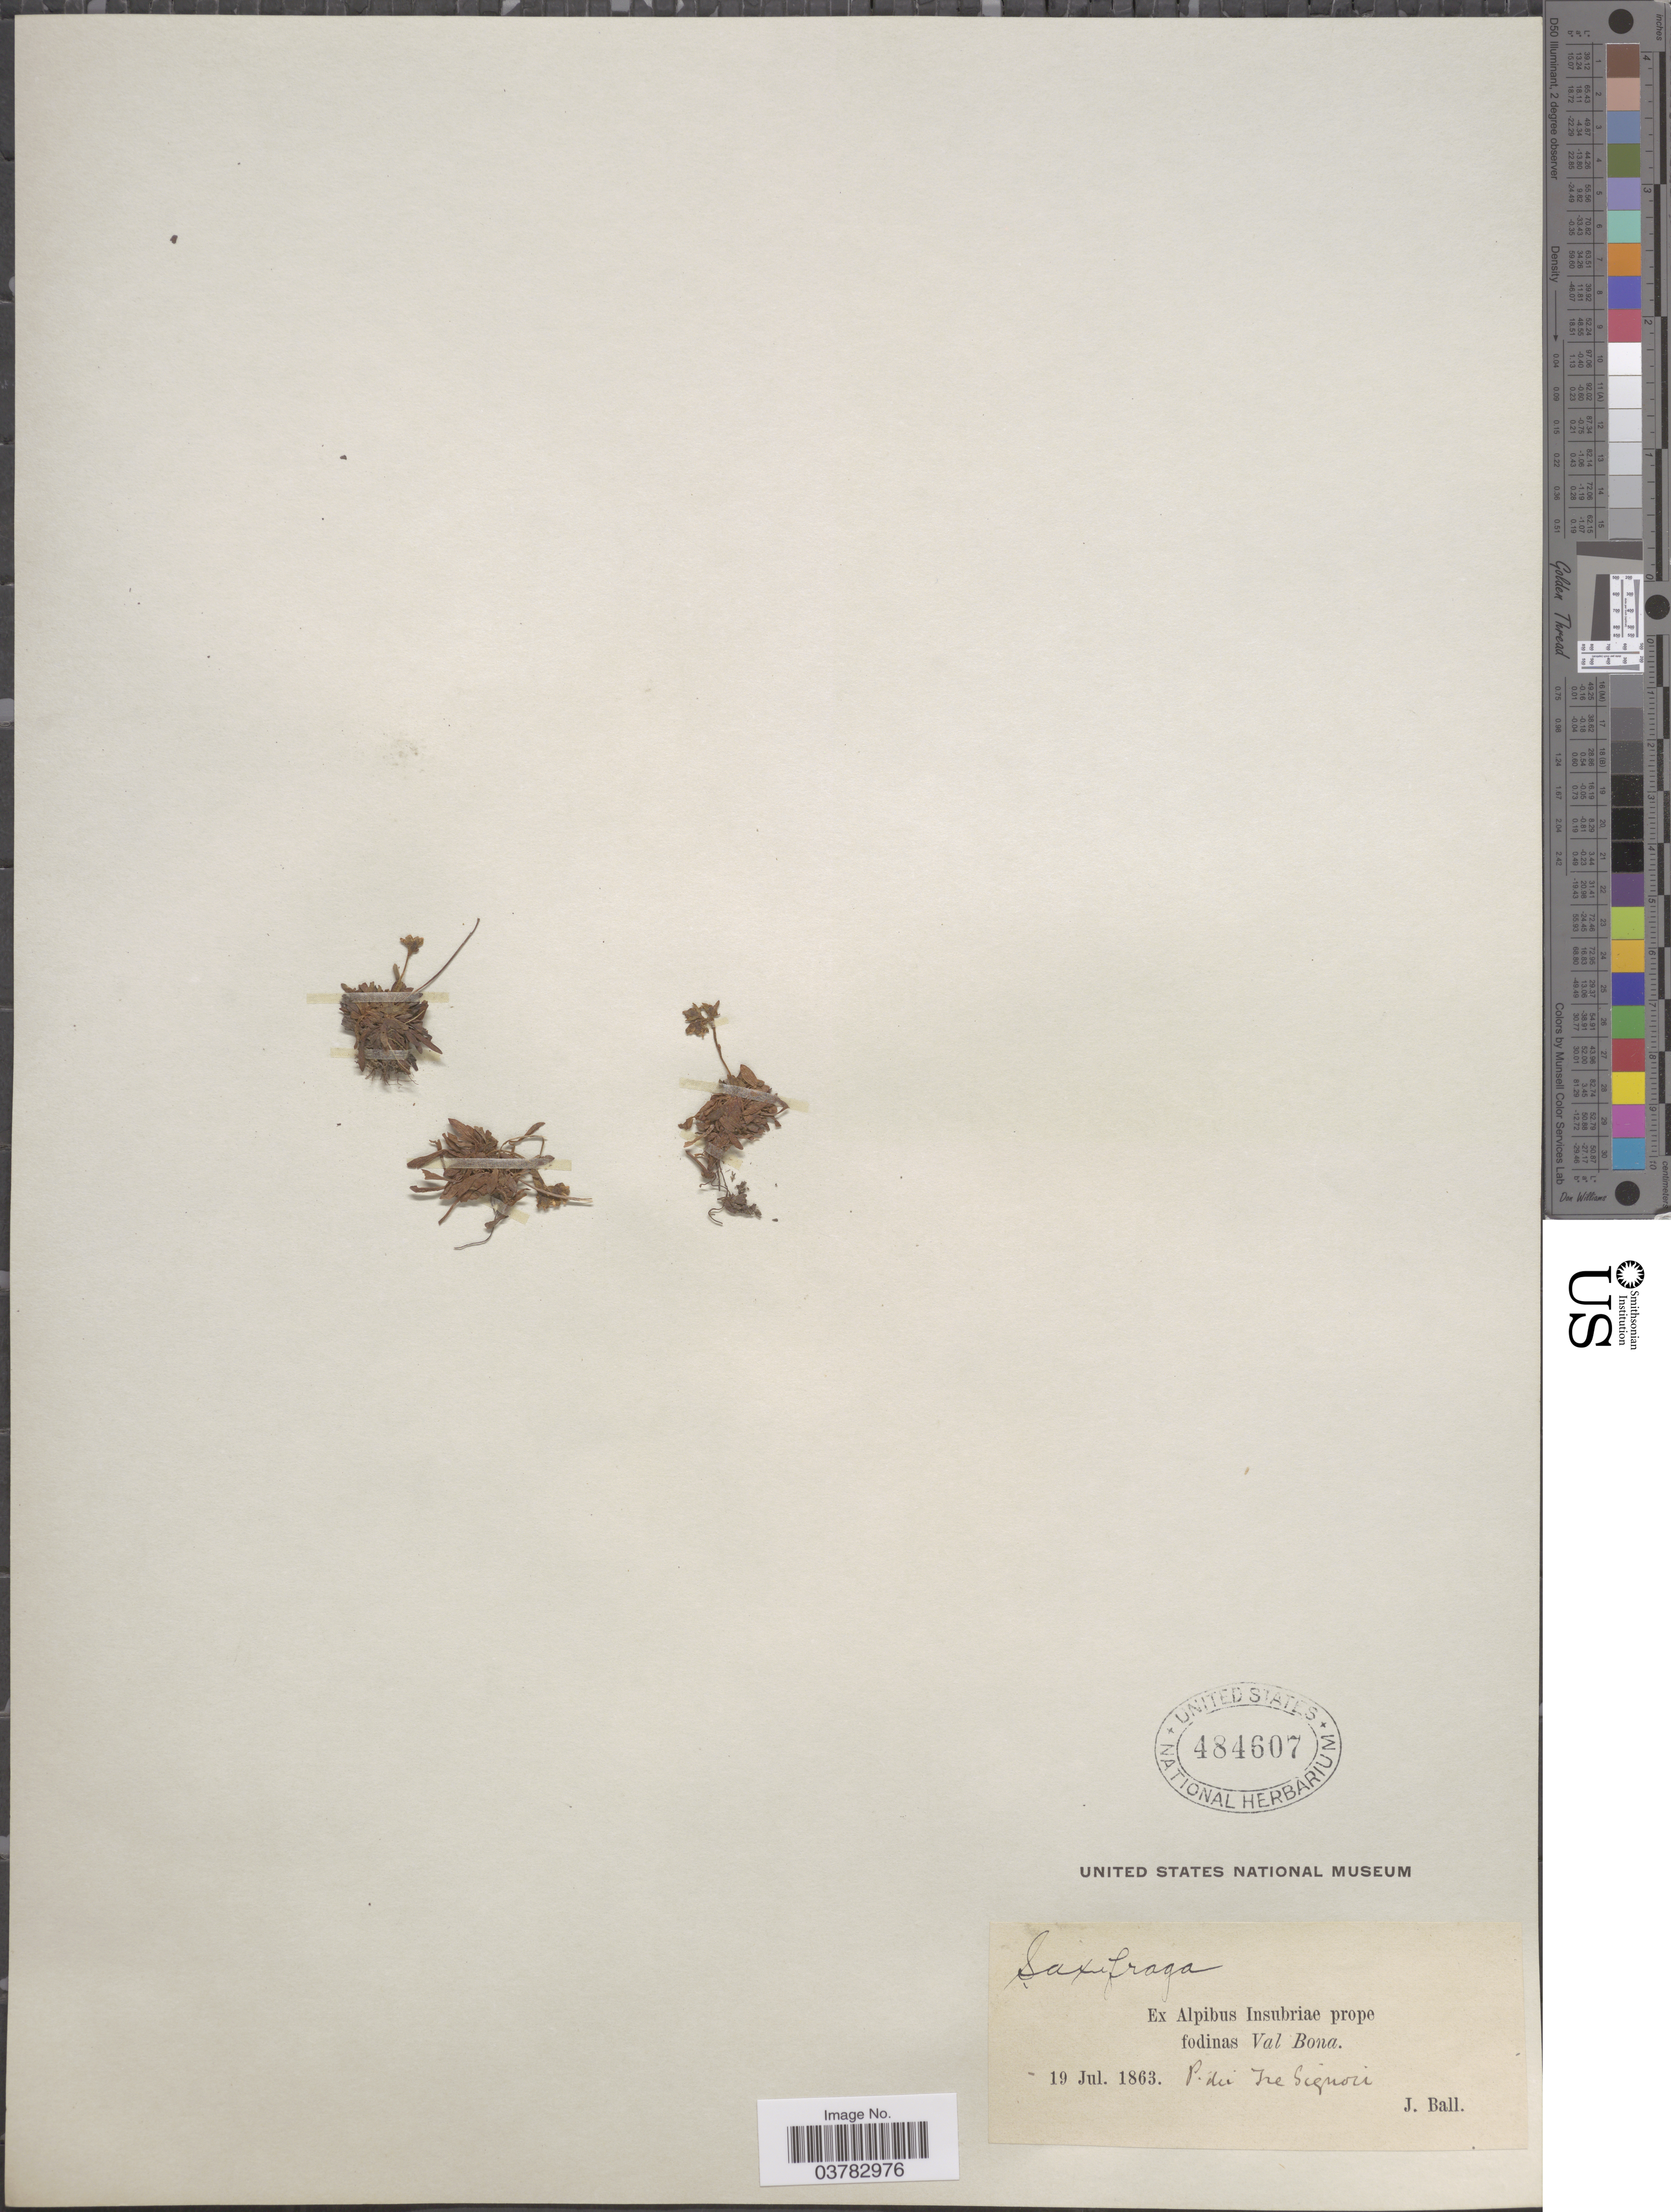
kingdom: Plantae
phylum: Tracheophyta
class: Magnoliopsida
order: Saxifragales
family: Saxifragaceae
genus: Saxifraga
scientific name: Saxifraga sp.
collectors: J. Ball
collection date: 1863-07-19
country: Italy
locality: Ex Alpibus Insubriae prope fodinas Val Bona. P. die Tre Signori.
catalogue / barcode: US 484607